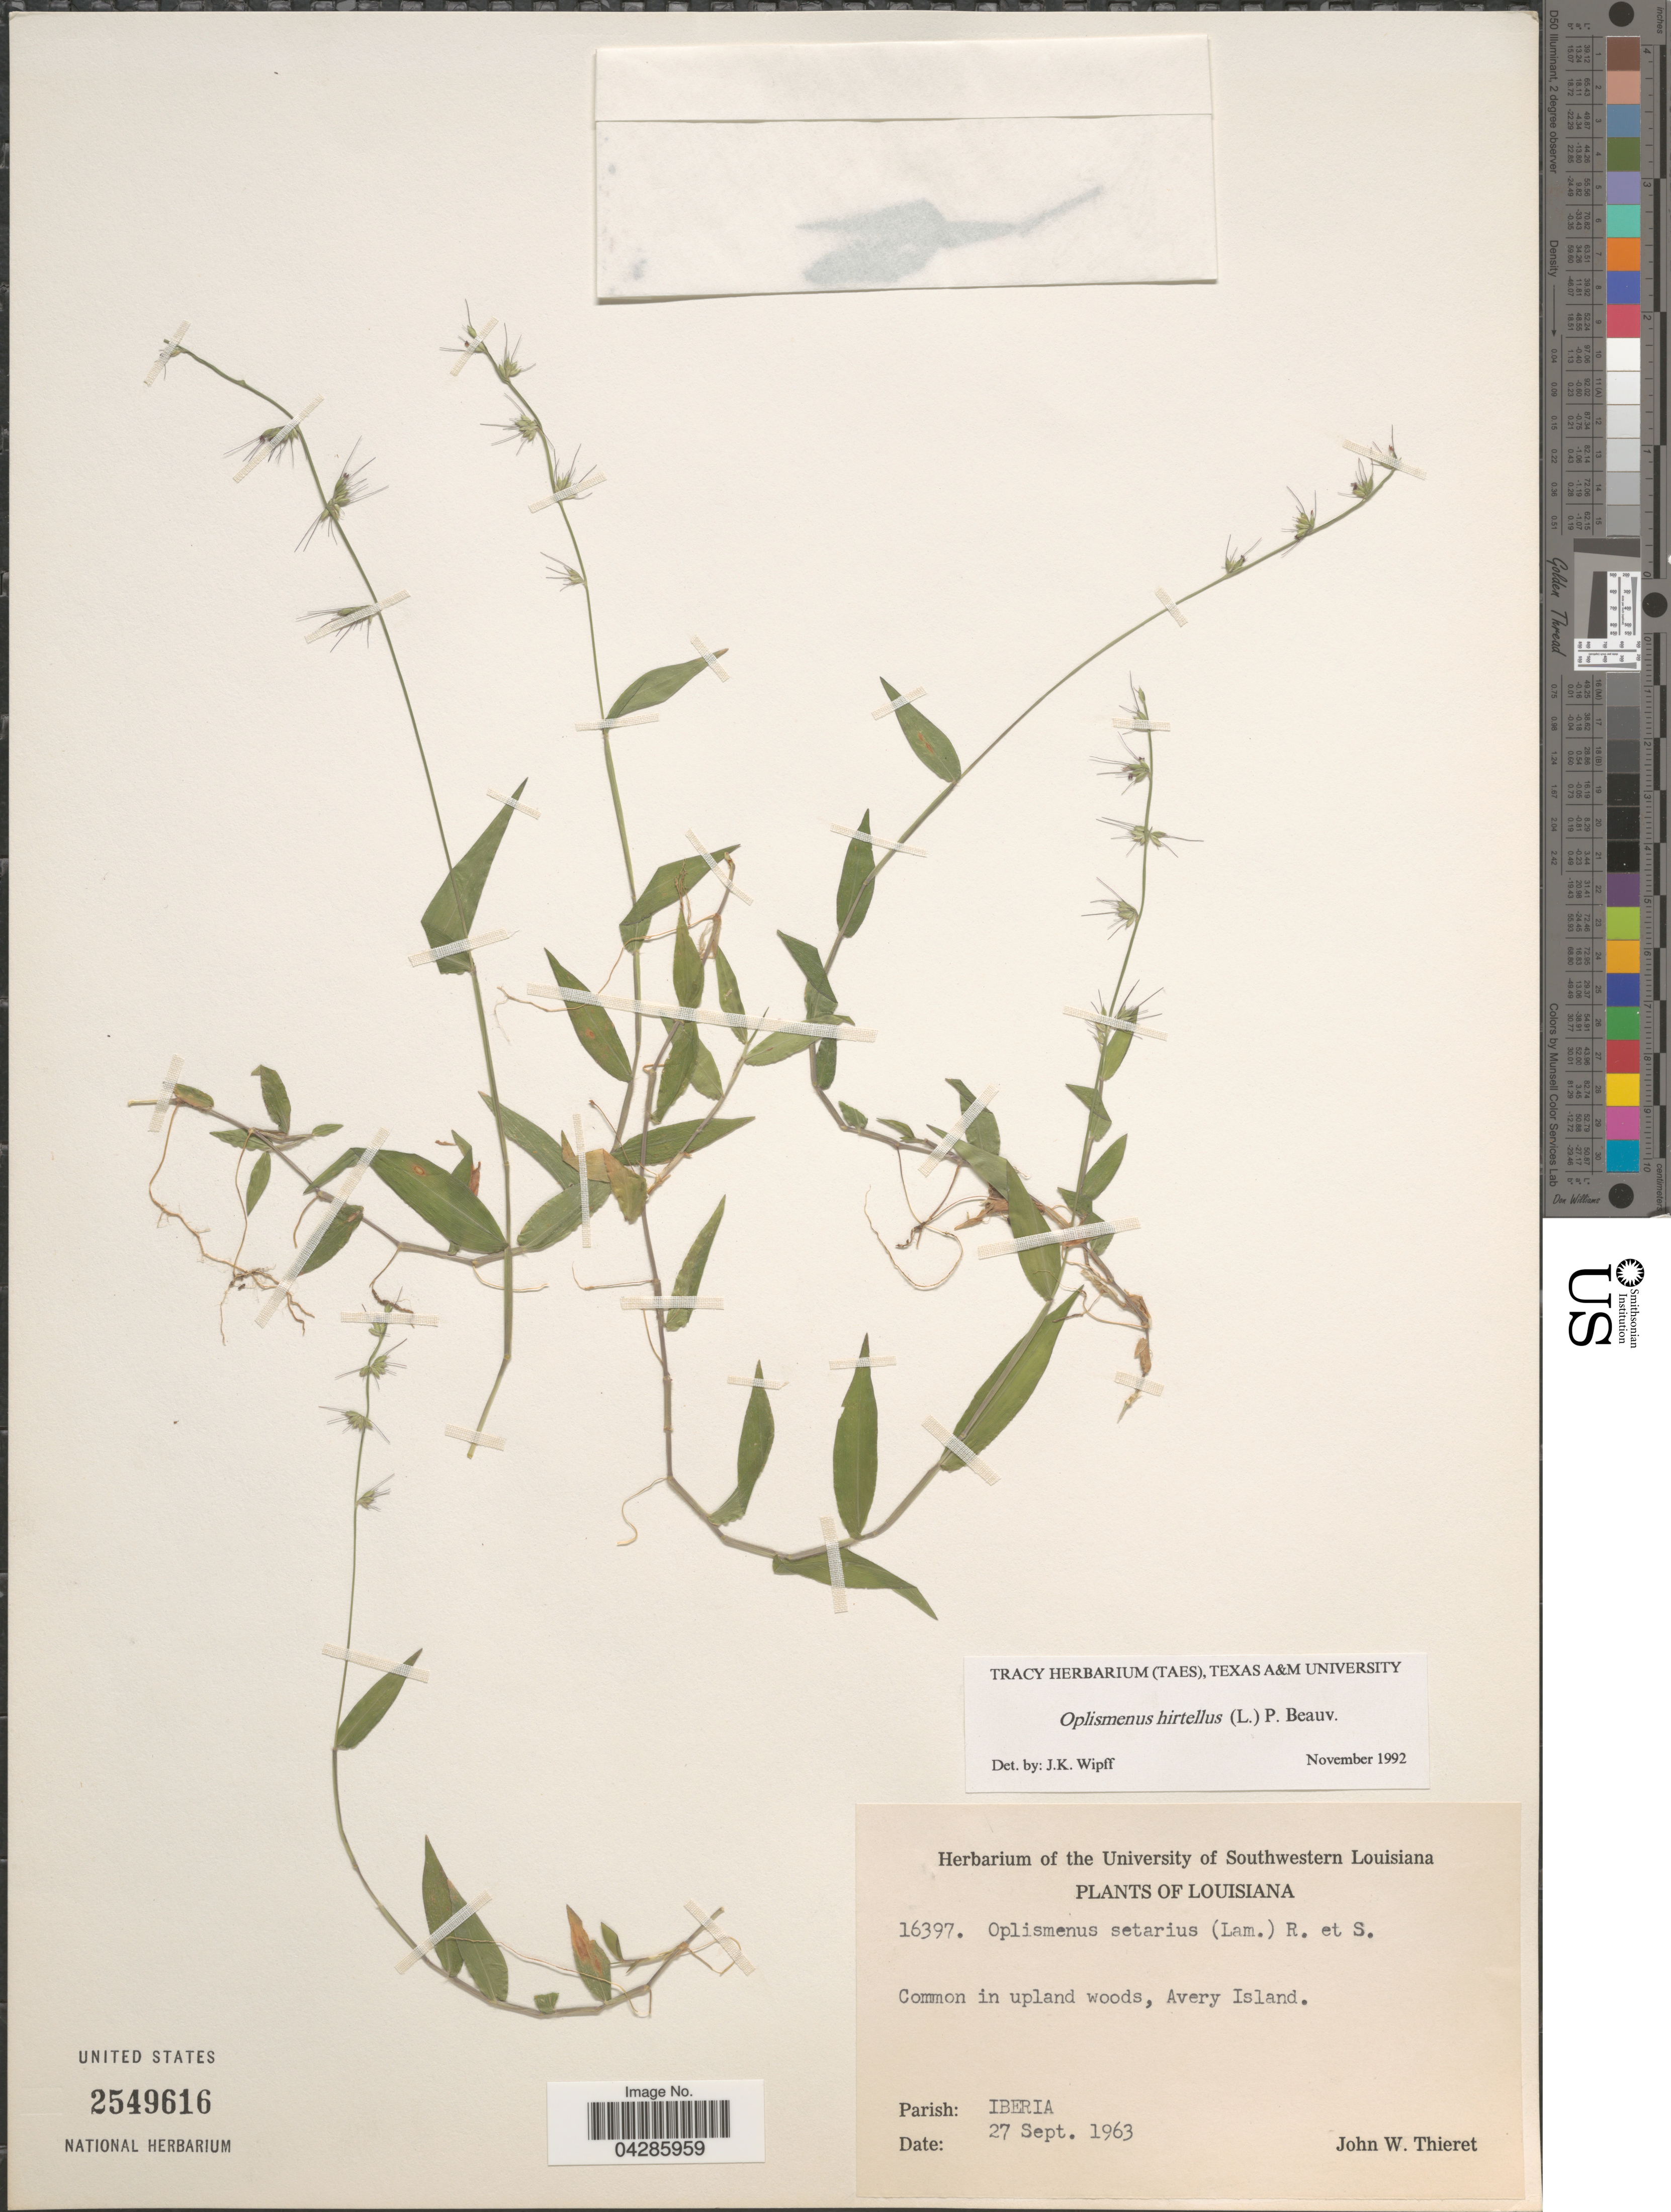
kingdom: Plantae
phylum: Tracheophyta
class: Liliopsida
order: Poales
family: Poaceae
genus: Oplismenus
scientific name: Oplismenus hirtellus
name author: (L.) P. Beauv.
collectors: J. W. Thieret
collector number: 16397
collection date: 1963-09-27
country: United States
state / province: Louisiana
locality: Common in upland woods, Avery Island. Parish: Iberia.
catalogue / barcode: US 2549616